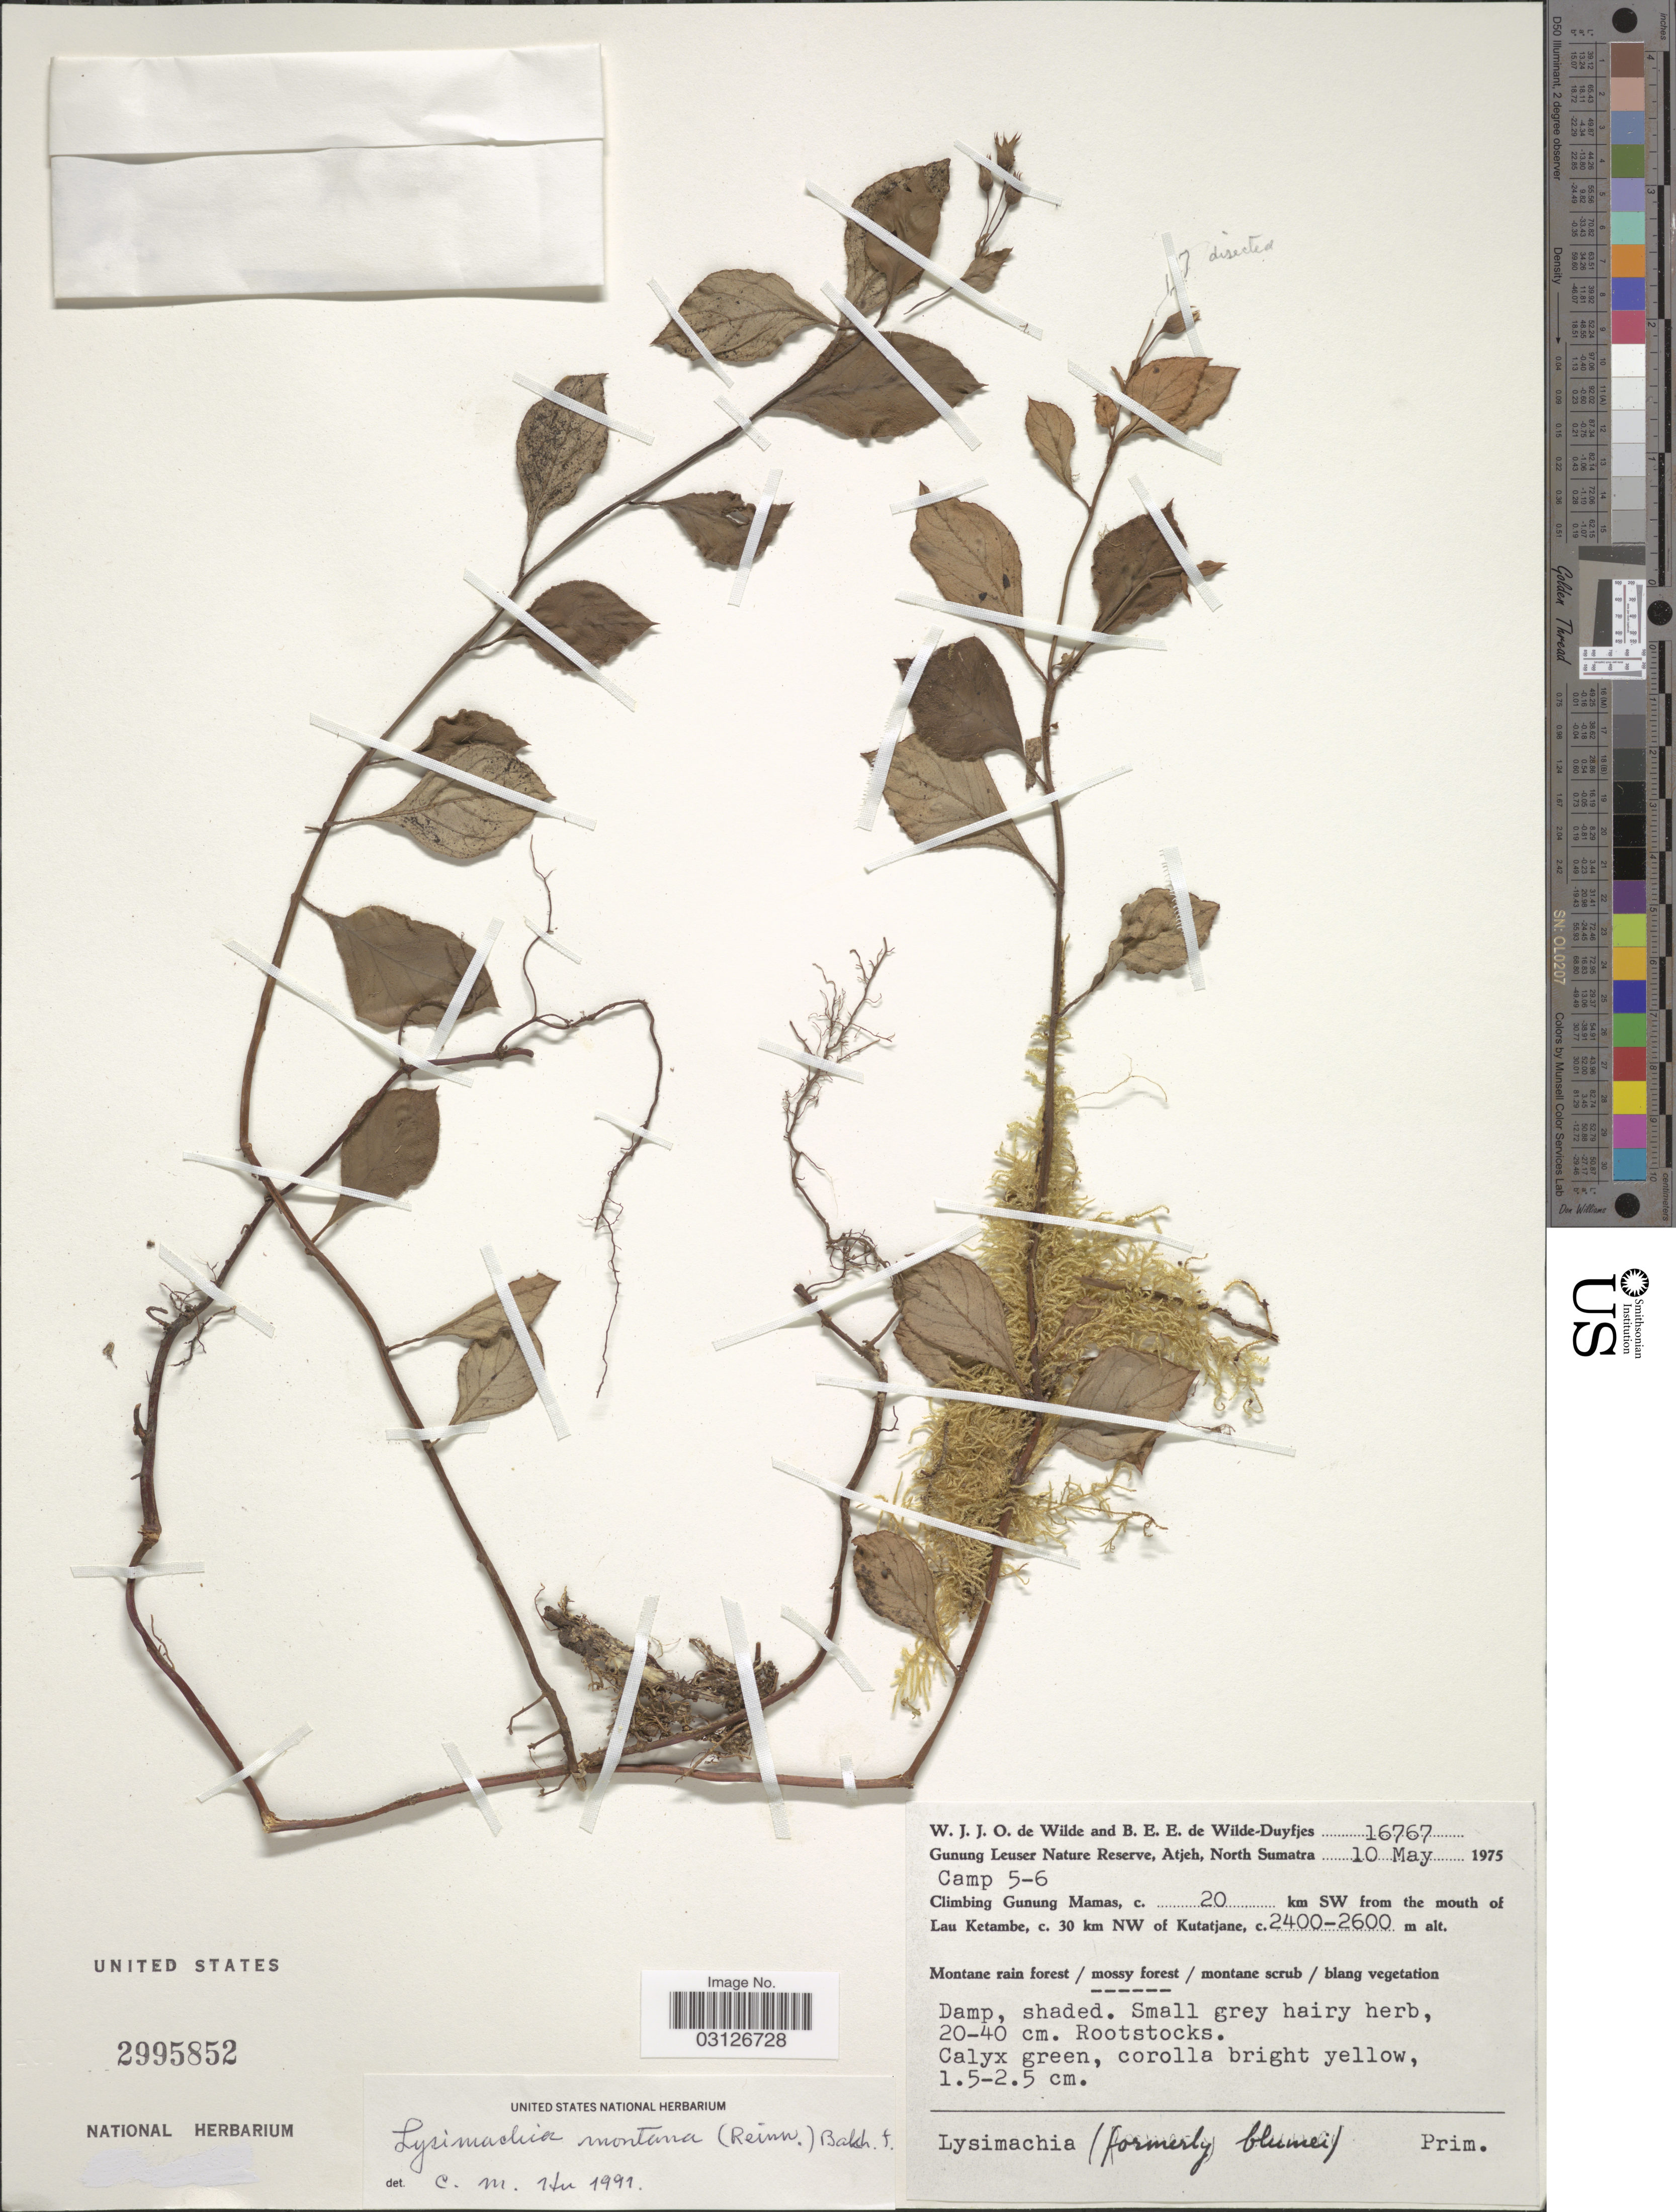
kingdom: Plantae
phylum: Tracheophyta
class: Magnoliopsida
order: Ericales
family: Primulaceae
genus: Lysimachia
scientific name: Lysimachia montana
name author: (Reinw.) Bakh. f. ex Bentv.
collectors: W. J. de Wilde & B. E. de Wilde-Duyfjes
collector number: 16767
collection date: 1975-05-10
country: Indonesia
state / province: Sumatra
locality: Gunung Leuser Nature Reserve, Atjeh, North Sumatra. Camp 5-6. Climbing Gunung Mamas, c. 20 km SW from the mouth of Lau Ketambe, c. 30 km NW of Kutatjane.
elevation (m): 2400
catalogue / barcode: US 2995852